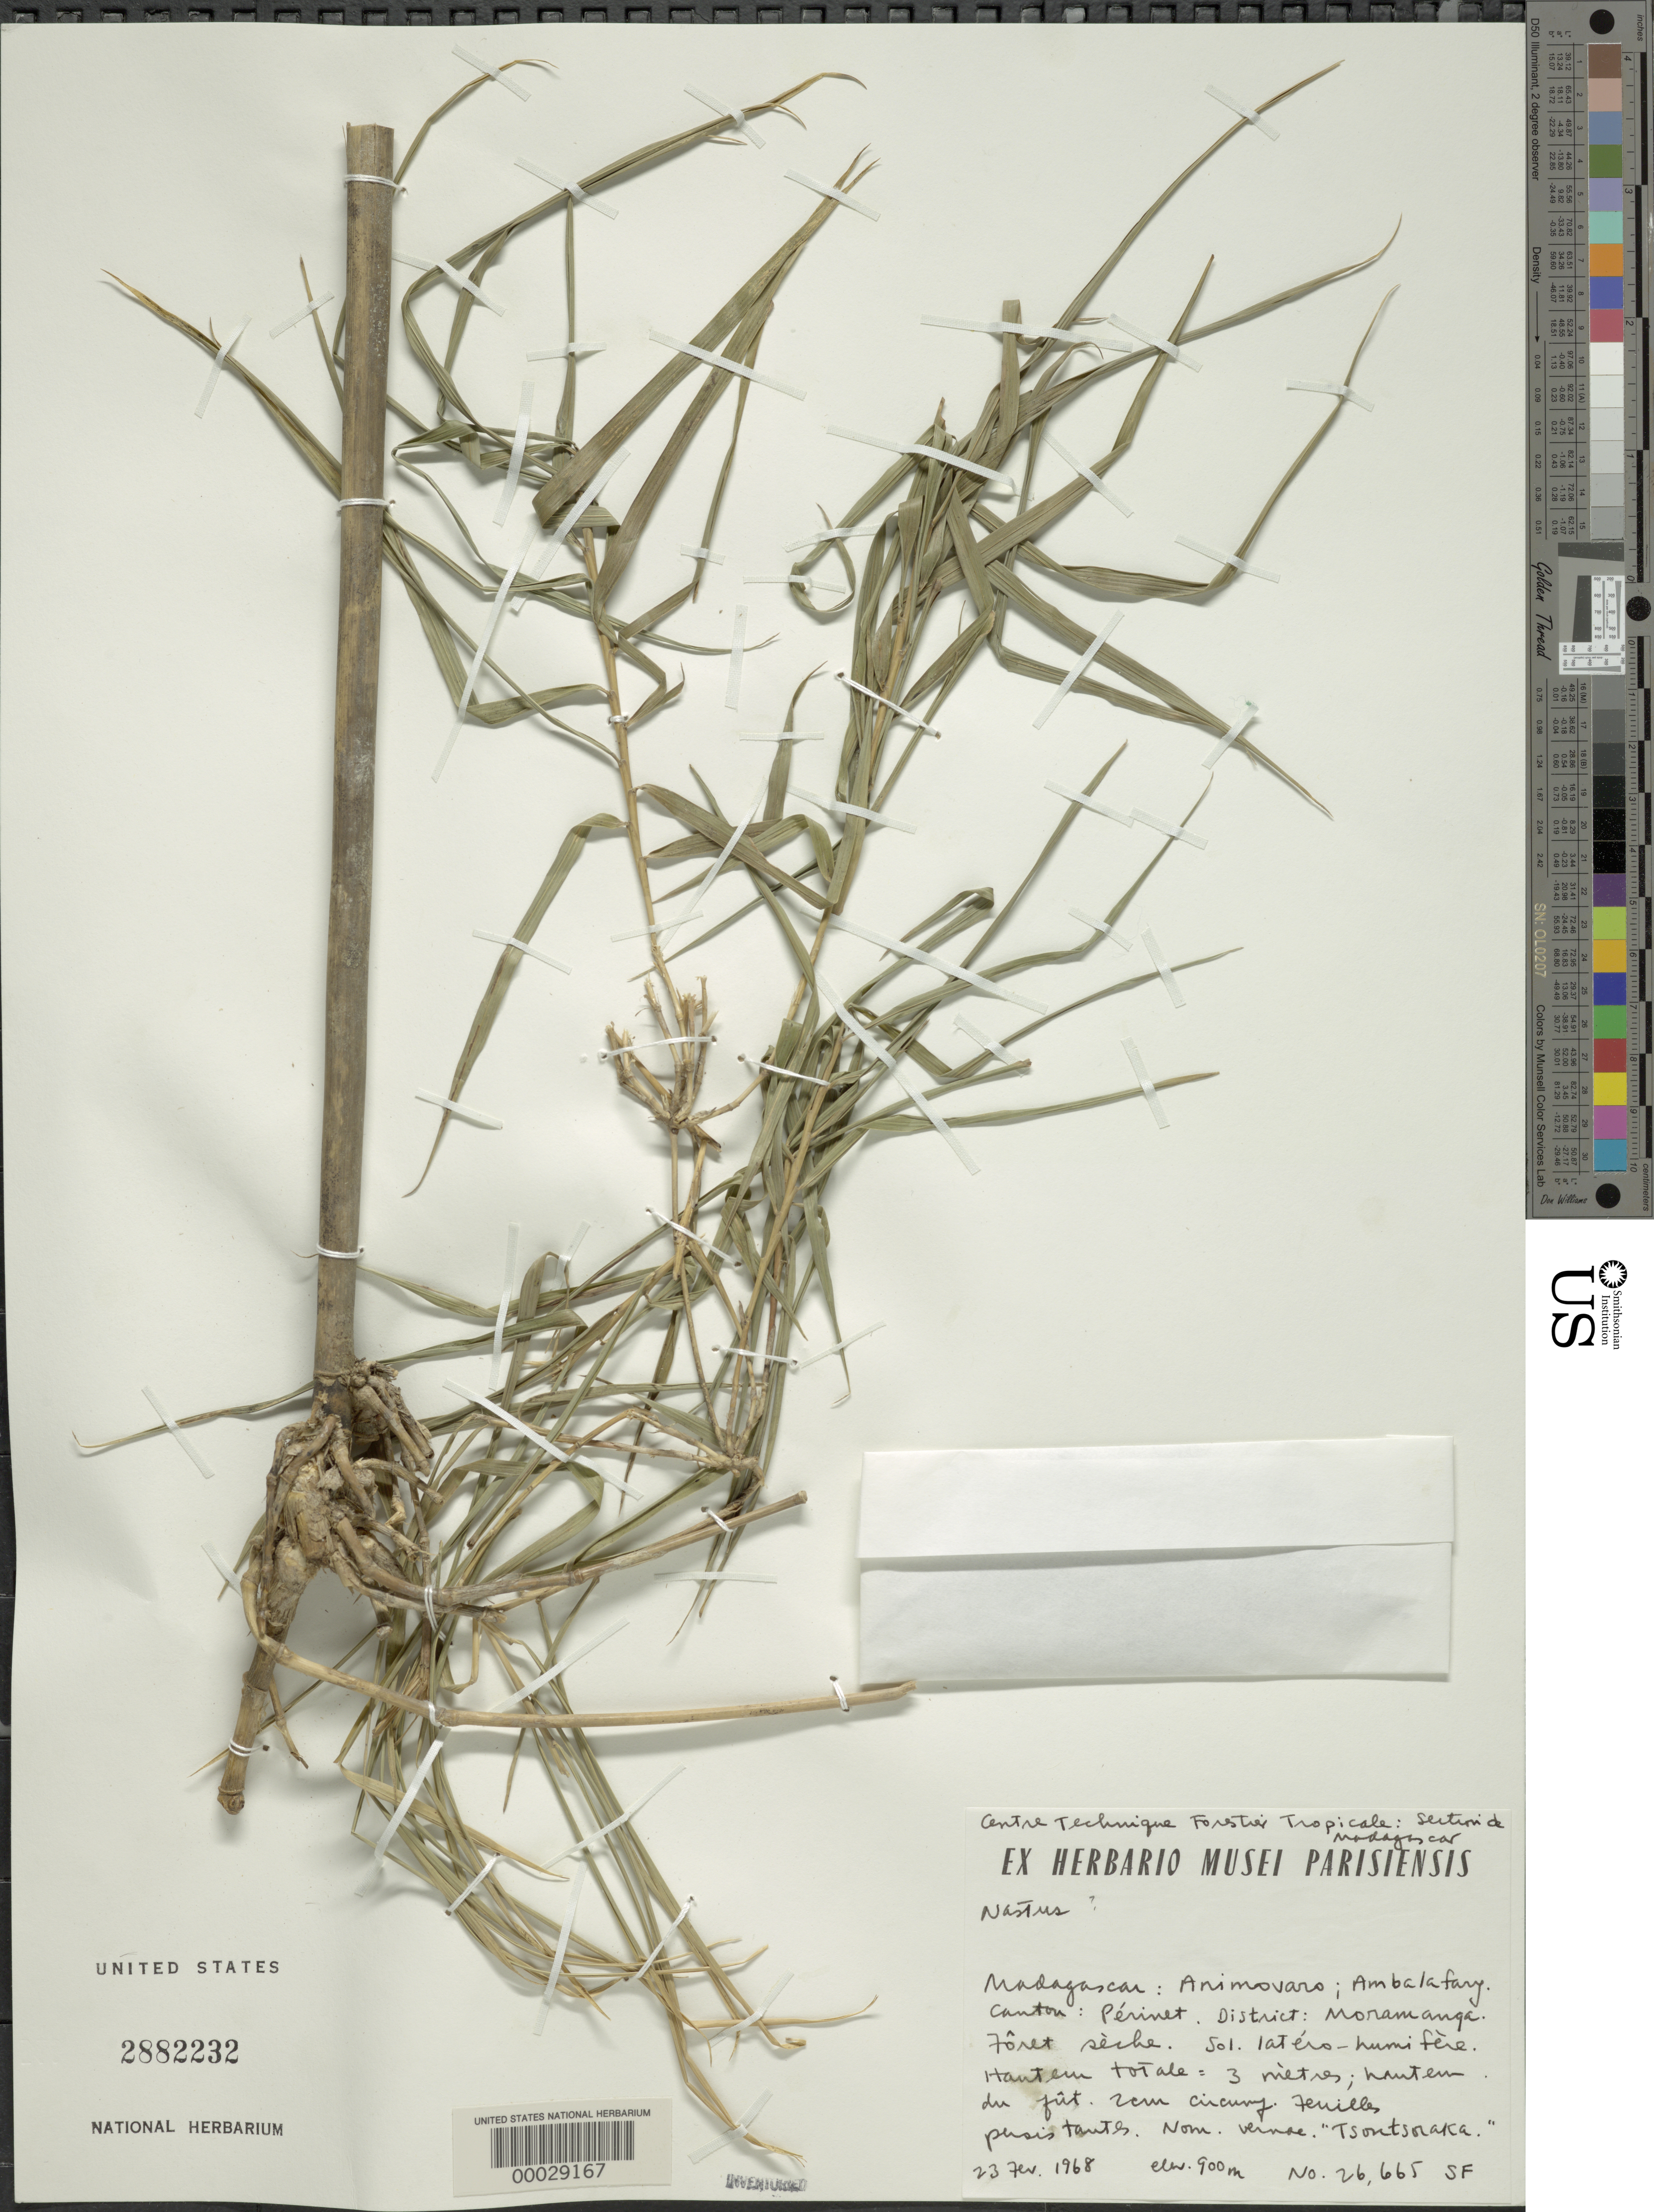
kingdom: Plantae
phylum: Tracheophyta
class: Liliopsida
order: Poales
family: Poaceae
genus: Nastus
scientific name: Nastus sp.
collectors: H. Humbert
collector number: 26665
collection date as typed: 23 Feb 1968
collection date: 1968-02-23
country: Madagascar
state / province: Alaotra Mangoro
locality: Animovaro (?), perinet, ambalafary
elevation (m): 900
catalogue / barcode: US 2882232